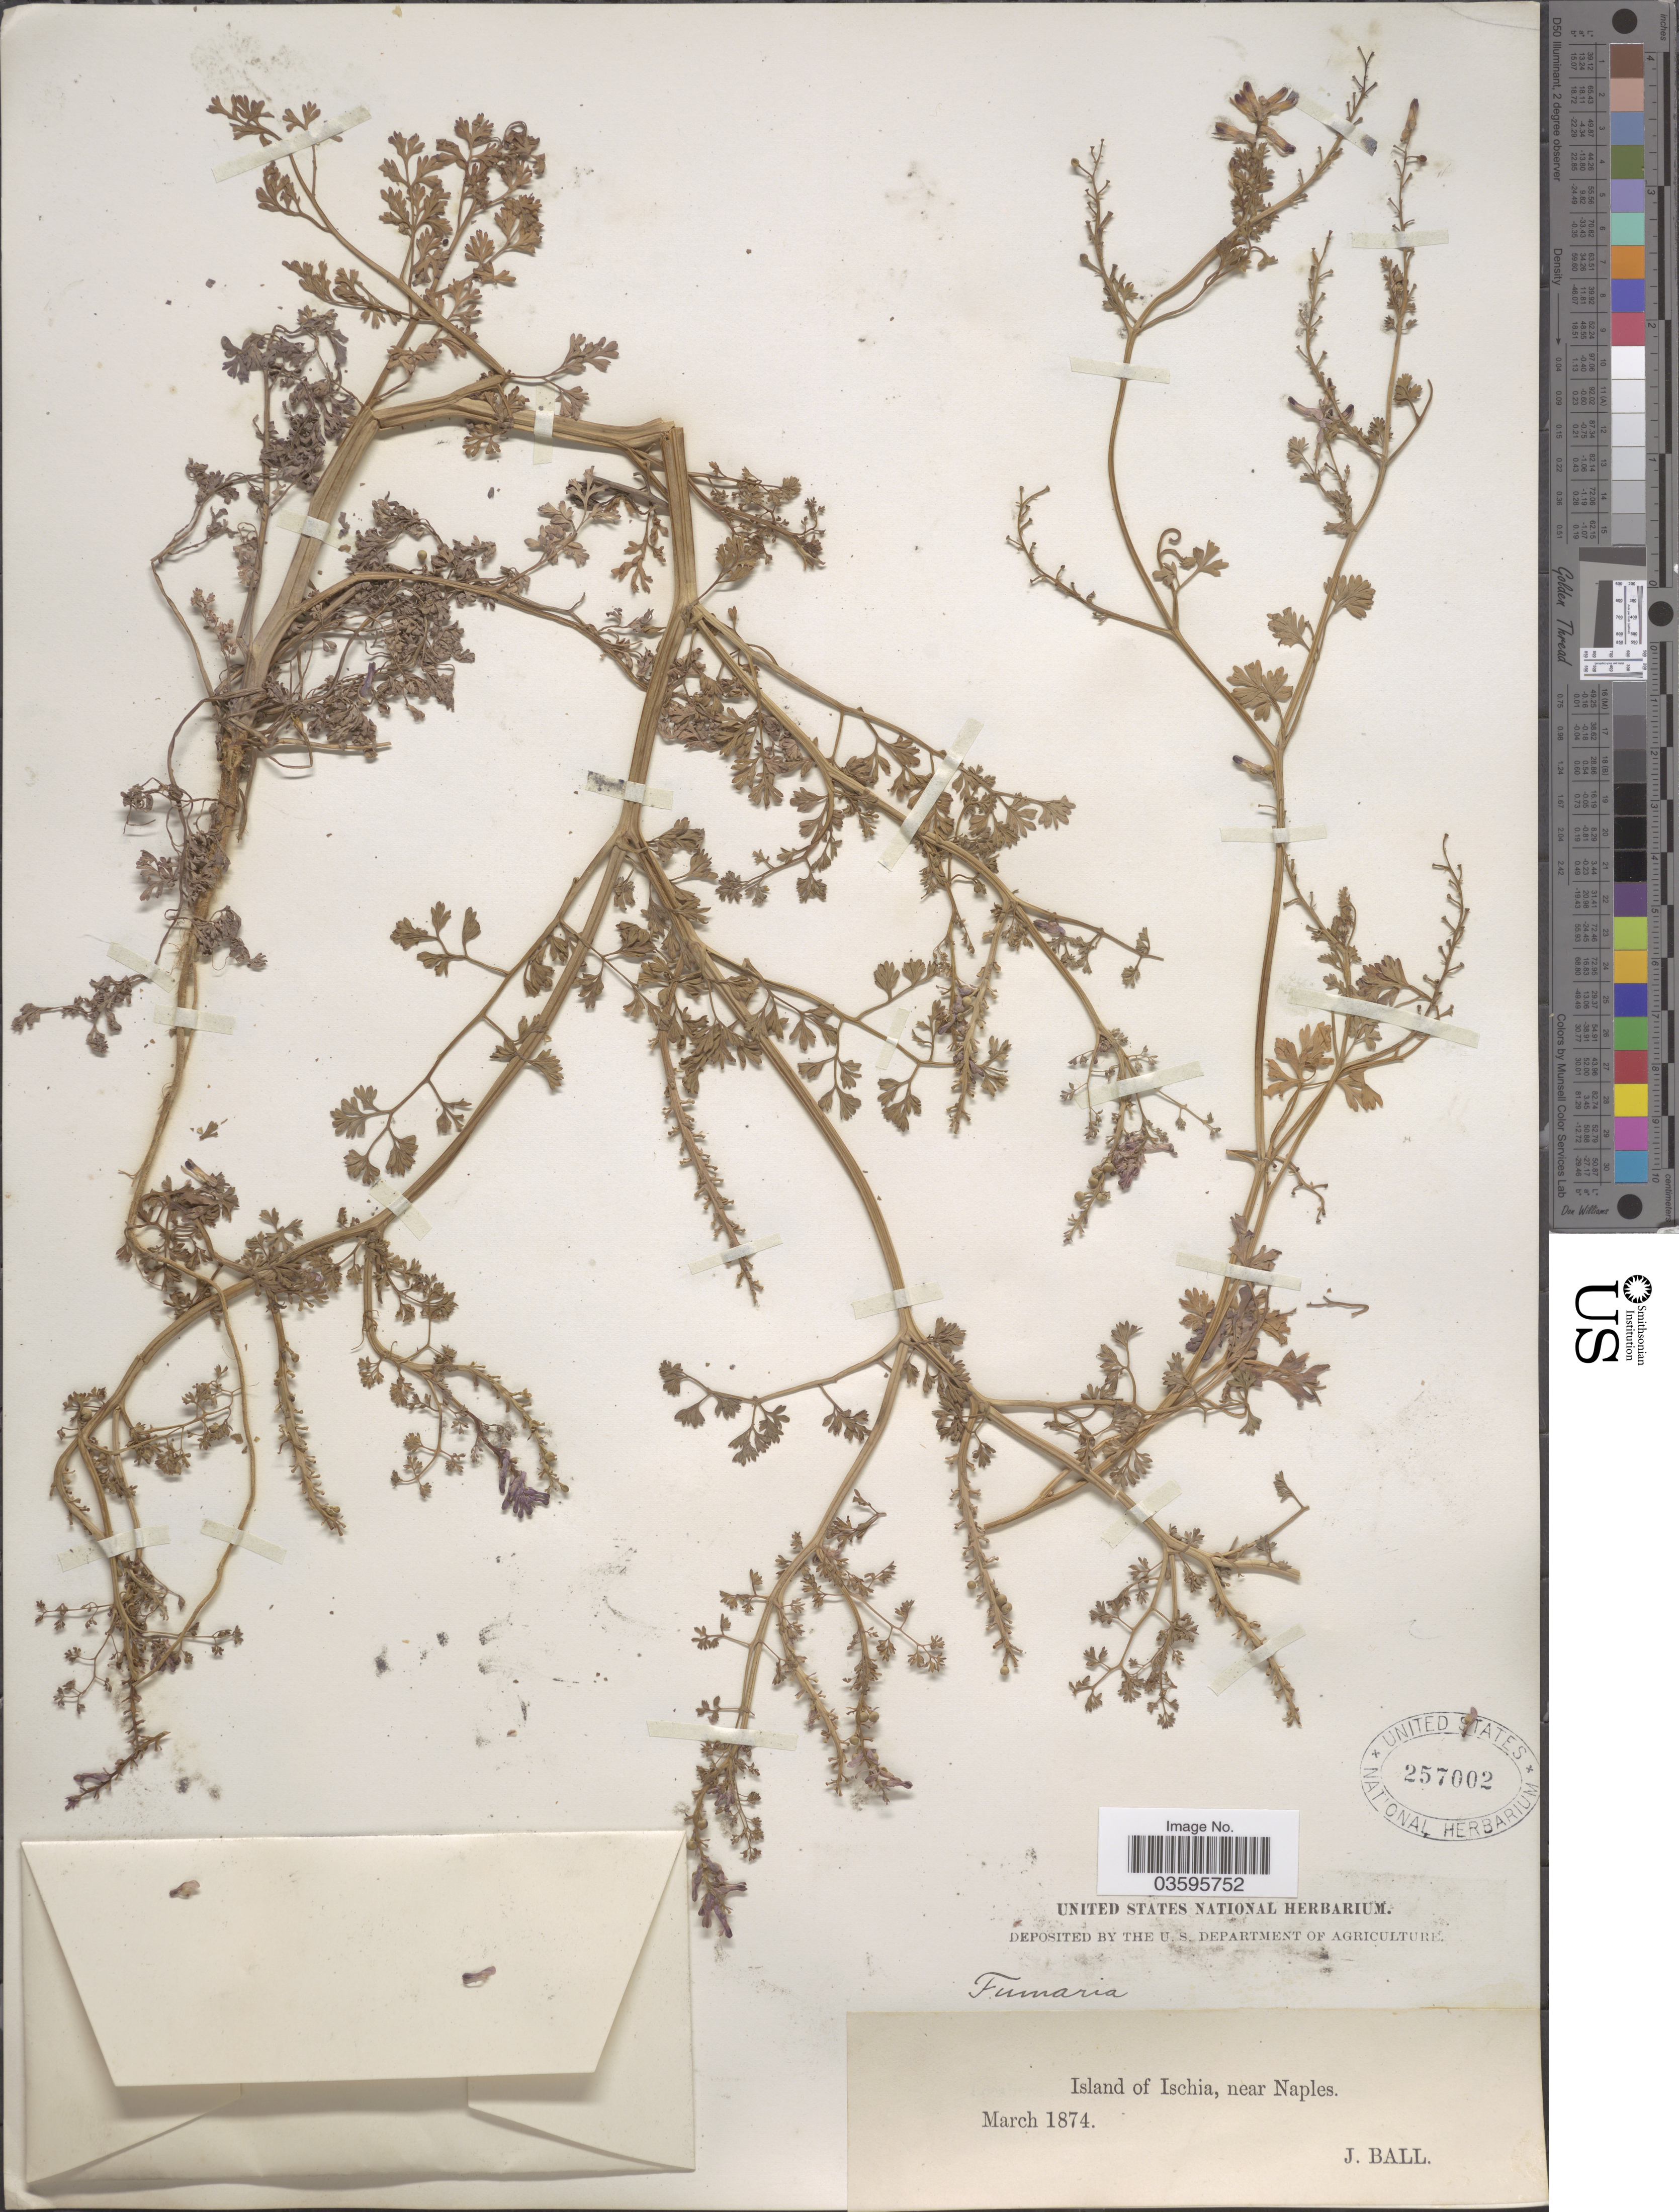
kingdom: Plantae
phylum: Tracheophyta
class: Magnoliopsida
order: Ranunculales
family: Papaveraceae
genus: Fumaria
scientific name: Fumaria sp.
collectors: J. Ball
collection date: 1874-03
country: Italy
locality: Island of Ischia, near Naples.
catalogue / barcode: US 257002